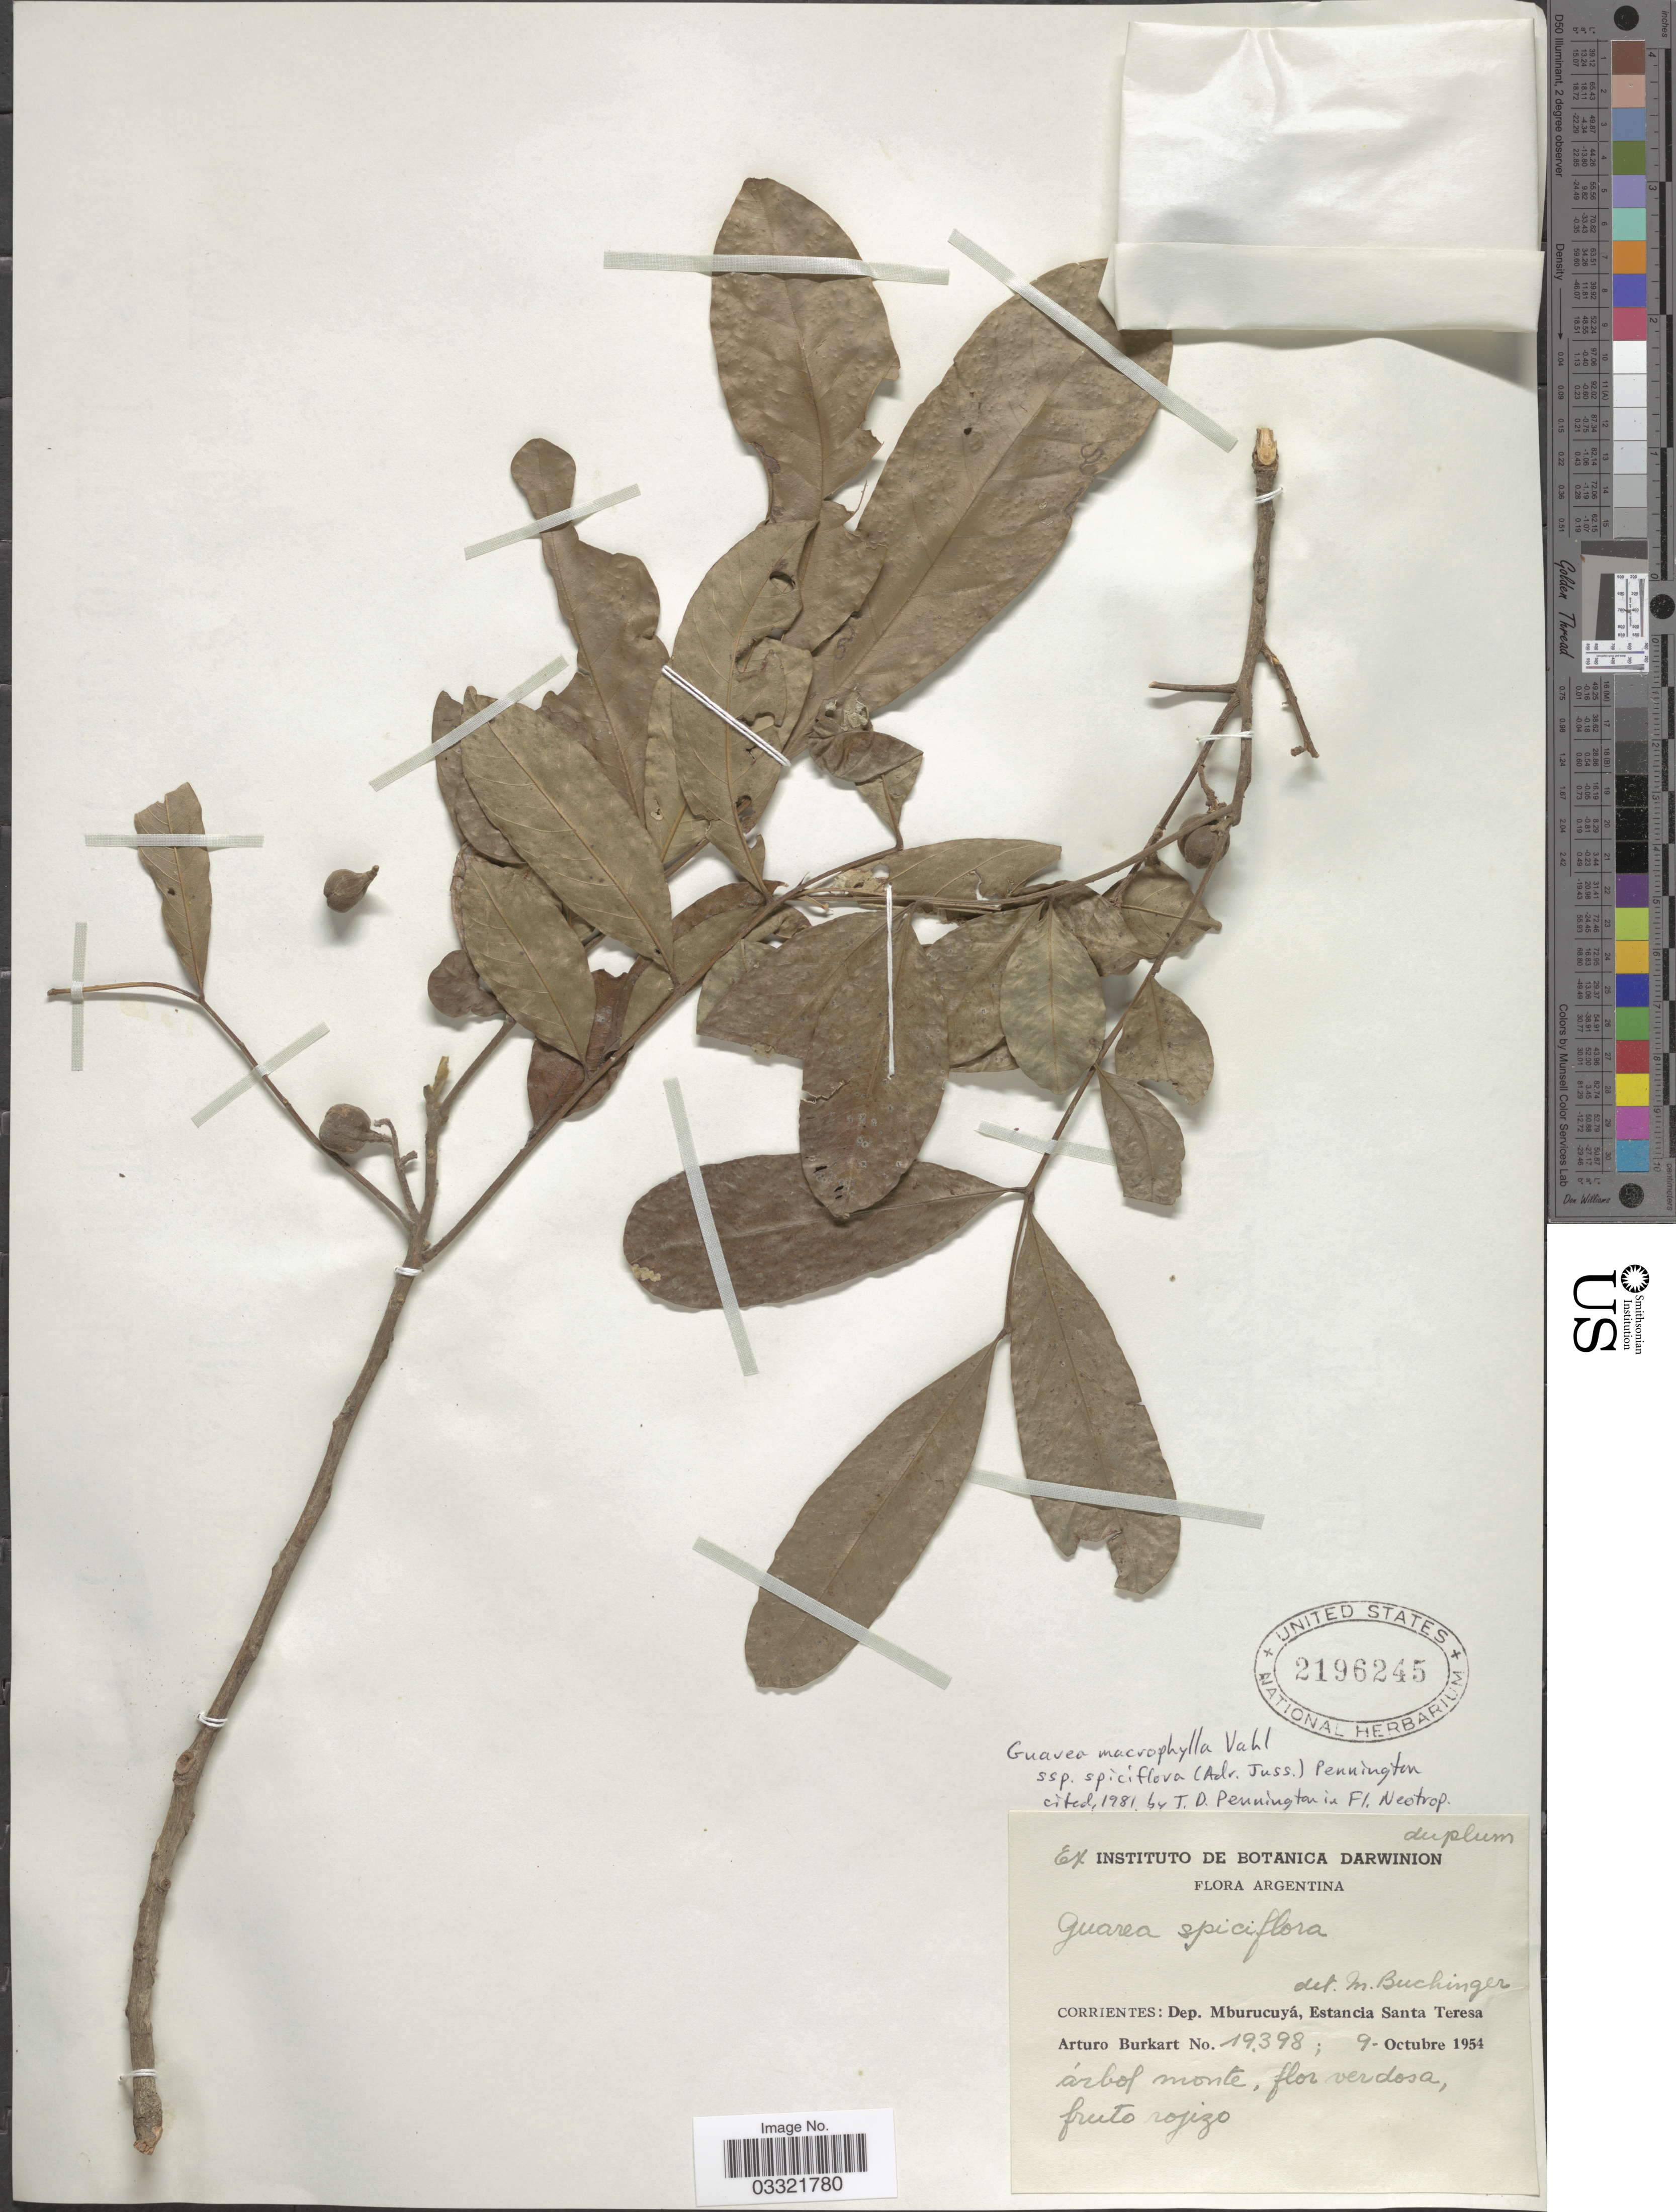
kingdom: Plantae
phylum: Tracheophyta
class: Magnoliopsida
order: Sapindales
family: Meliaceae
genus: Guarea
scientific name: Guarea macrophylla subsp. spiciflora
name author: (A. Juss.) T.D. Penn.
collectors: A. E. Burkart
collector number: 19398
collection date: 1954-10-09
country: Argentina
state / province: Corrientes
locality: Dep. Mburucuyá, Estancia Santa Teresa.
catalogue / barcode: US 2196245